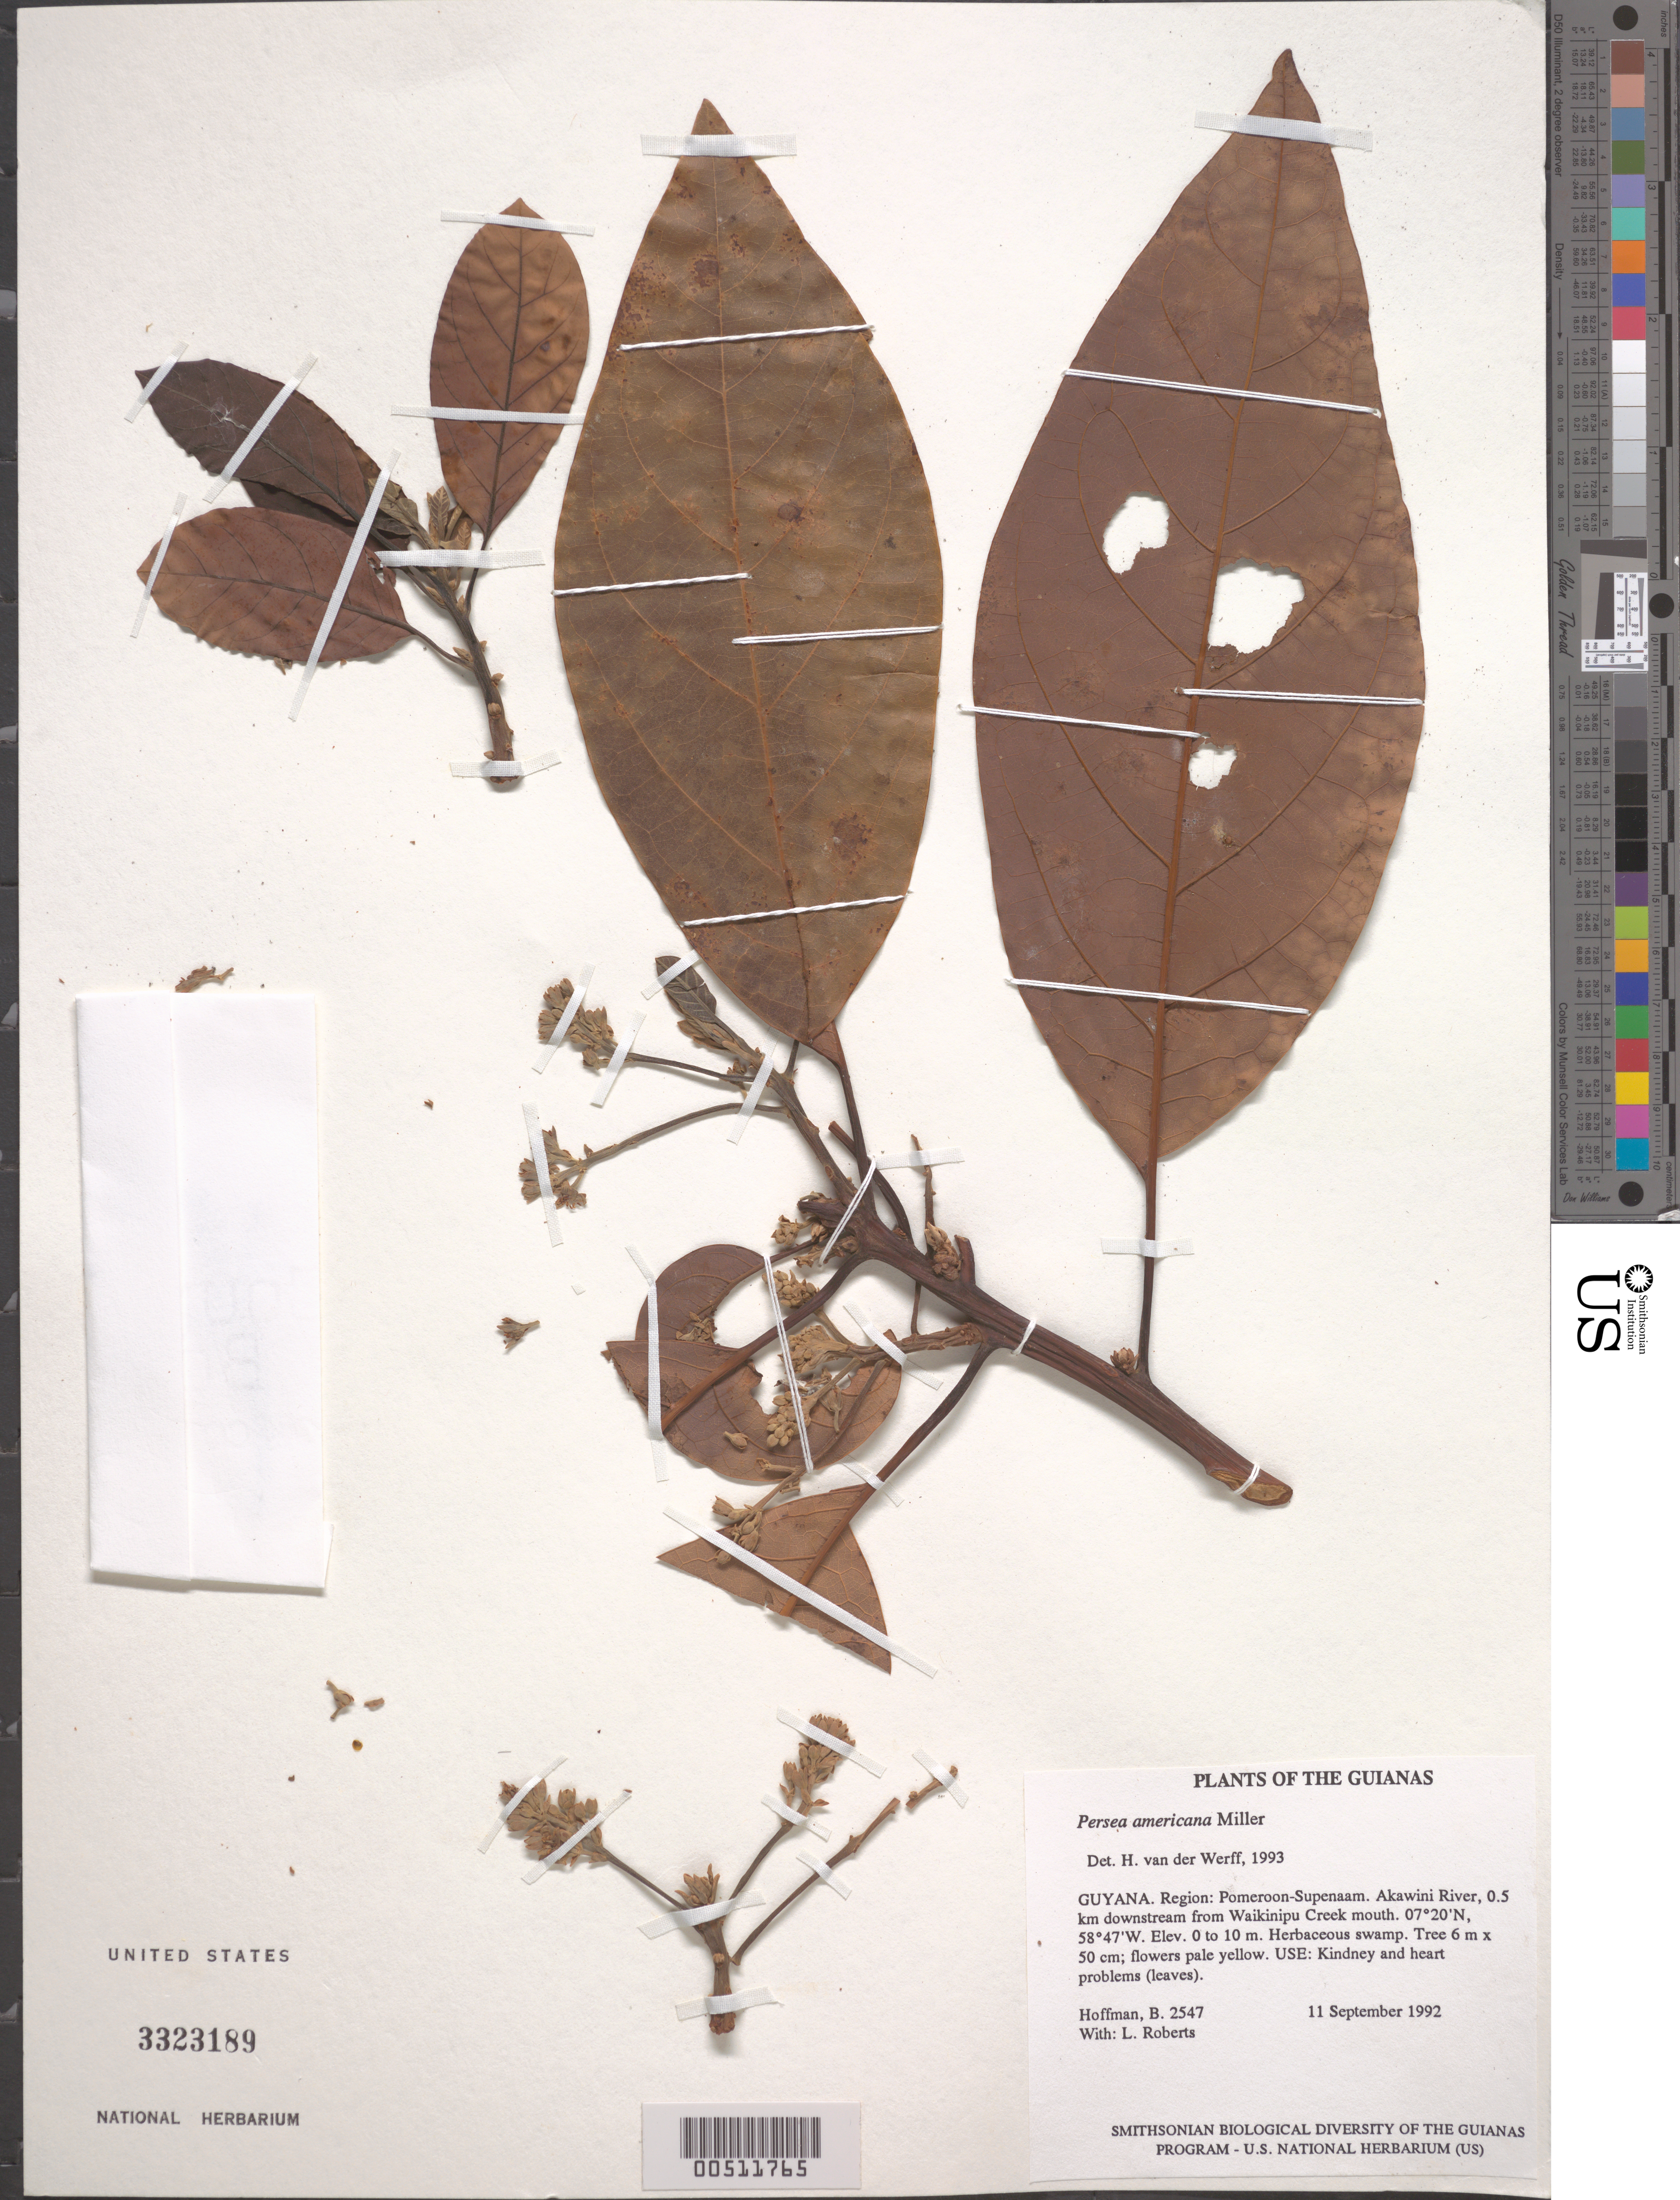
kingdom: Plantae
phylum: Tracheophyta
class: Magnoliopsida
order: Laurales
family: Lauraceae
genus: Persea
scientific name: Persea americana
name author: Mill.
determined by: van der Werff, H., (MO), Missouri Botanical Garden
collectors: B. Hoffman & L. Roberts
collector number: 2547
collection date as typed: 11 September 1992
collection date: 1992-09-11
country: Guyana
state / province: Pomeroon-Supenaam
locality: Akawini River, 0.5 km downstream from Waikinipu Creek mouth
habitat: Herbaceous swamp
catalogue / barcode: US 3323189